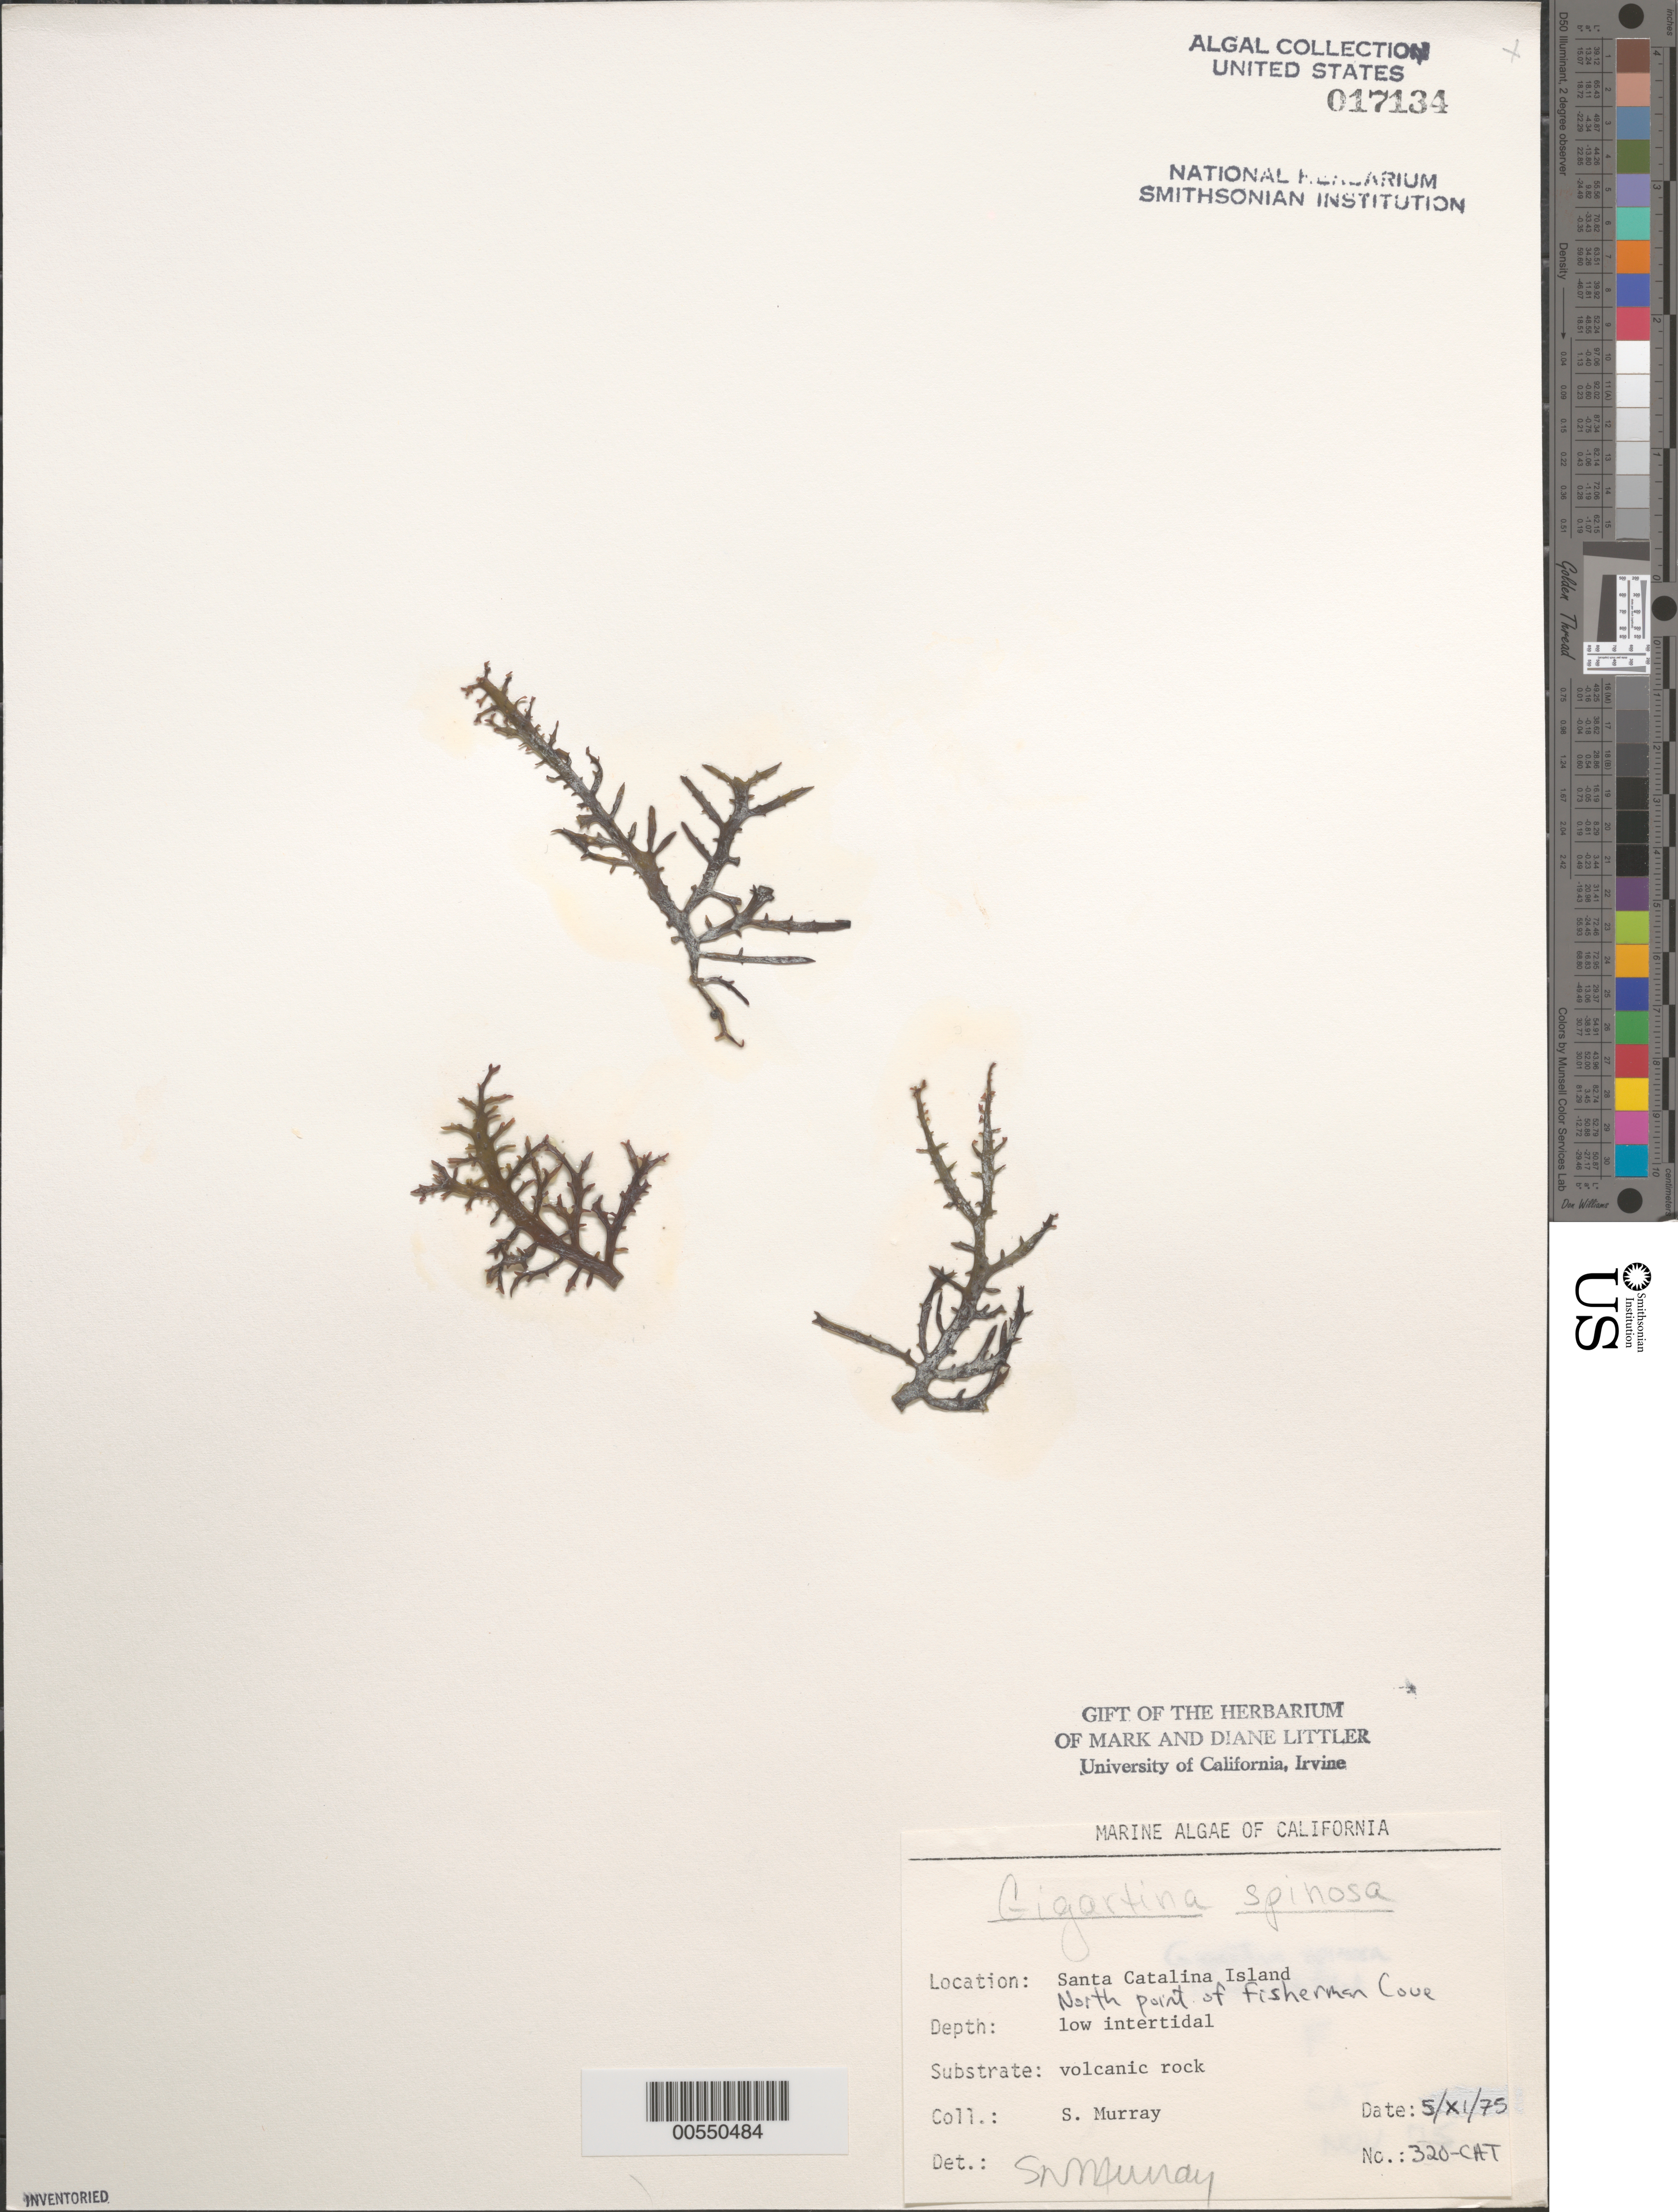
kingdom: Plantae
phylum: Rhodophyta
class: Florideophyceae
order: Gigartinales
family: Gigartinaceae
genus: Chondracanthus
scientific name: Chondracanthus spinosus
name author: (Kütz.) Guiry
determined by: Algae name updating Project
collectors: S. N. Murray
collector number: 320-CAT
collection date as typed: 05 Nov 1975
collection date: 1975-11-05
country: United States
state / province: California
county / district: Los Angeles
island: Santa Catalina Island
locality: Fishermen Cove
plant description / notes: BLM-SOCALBIGHT Rocky Intertidal Survey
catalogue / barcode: US 17134